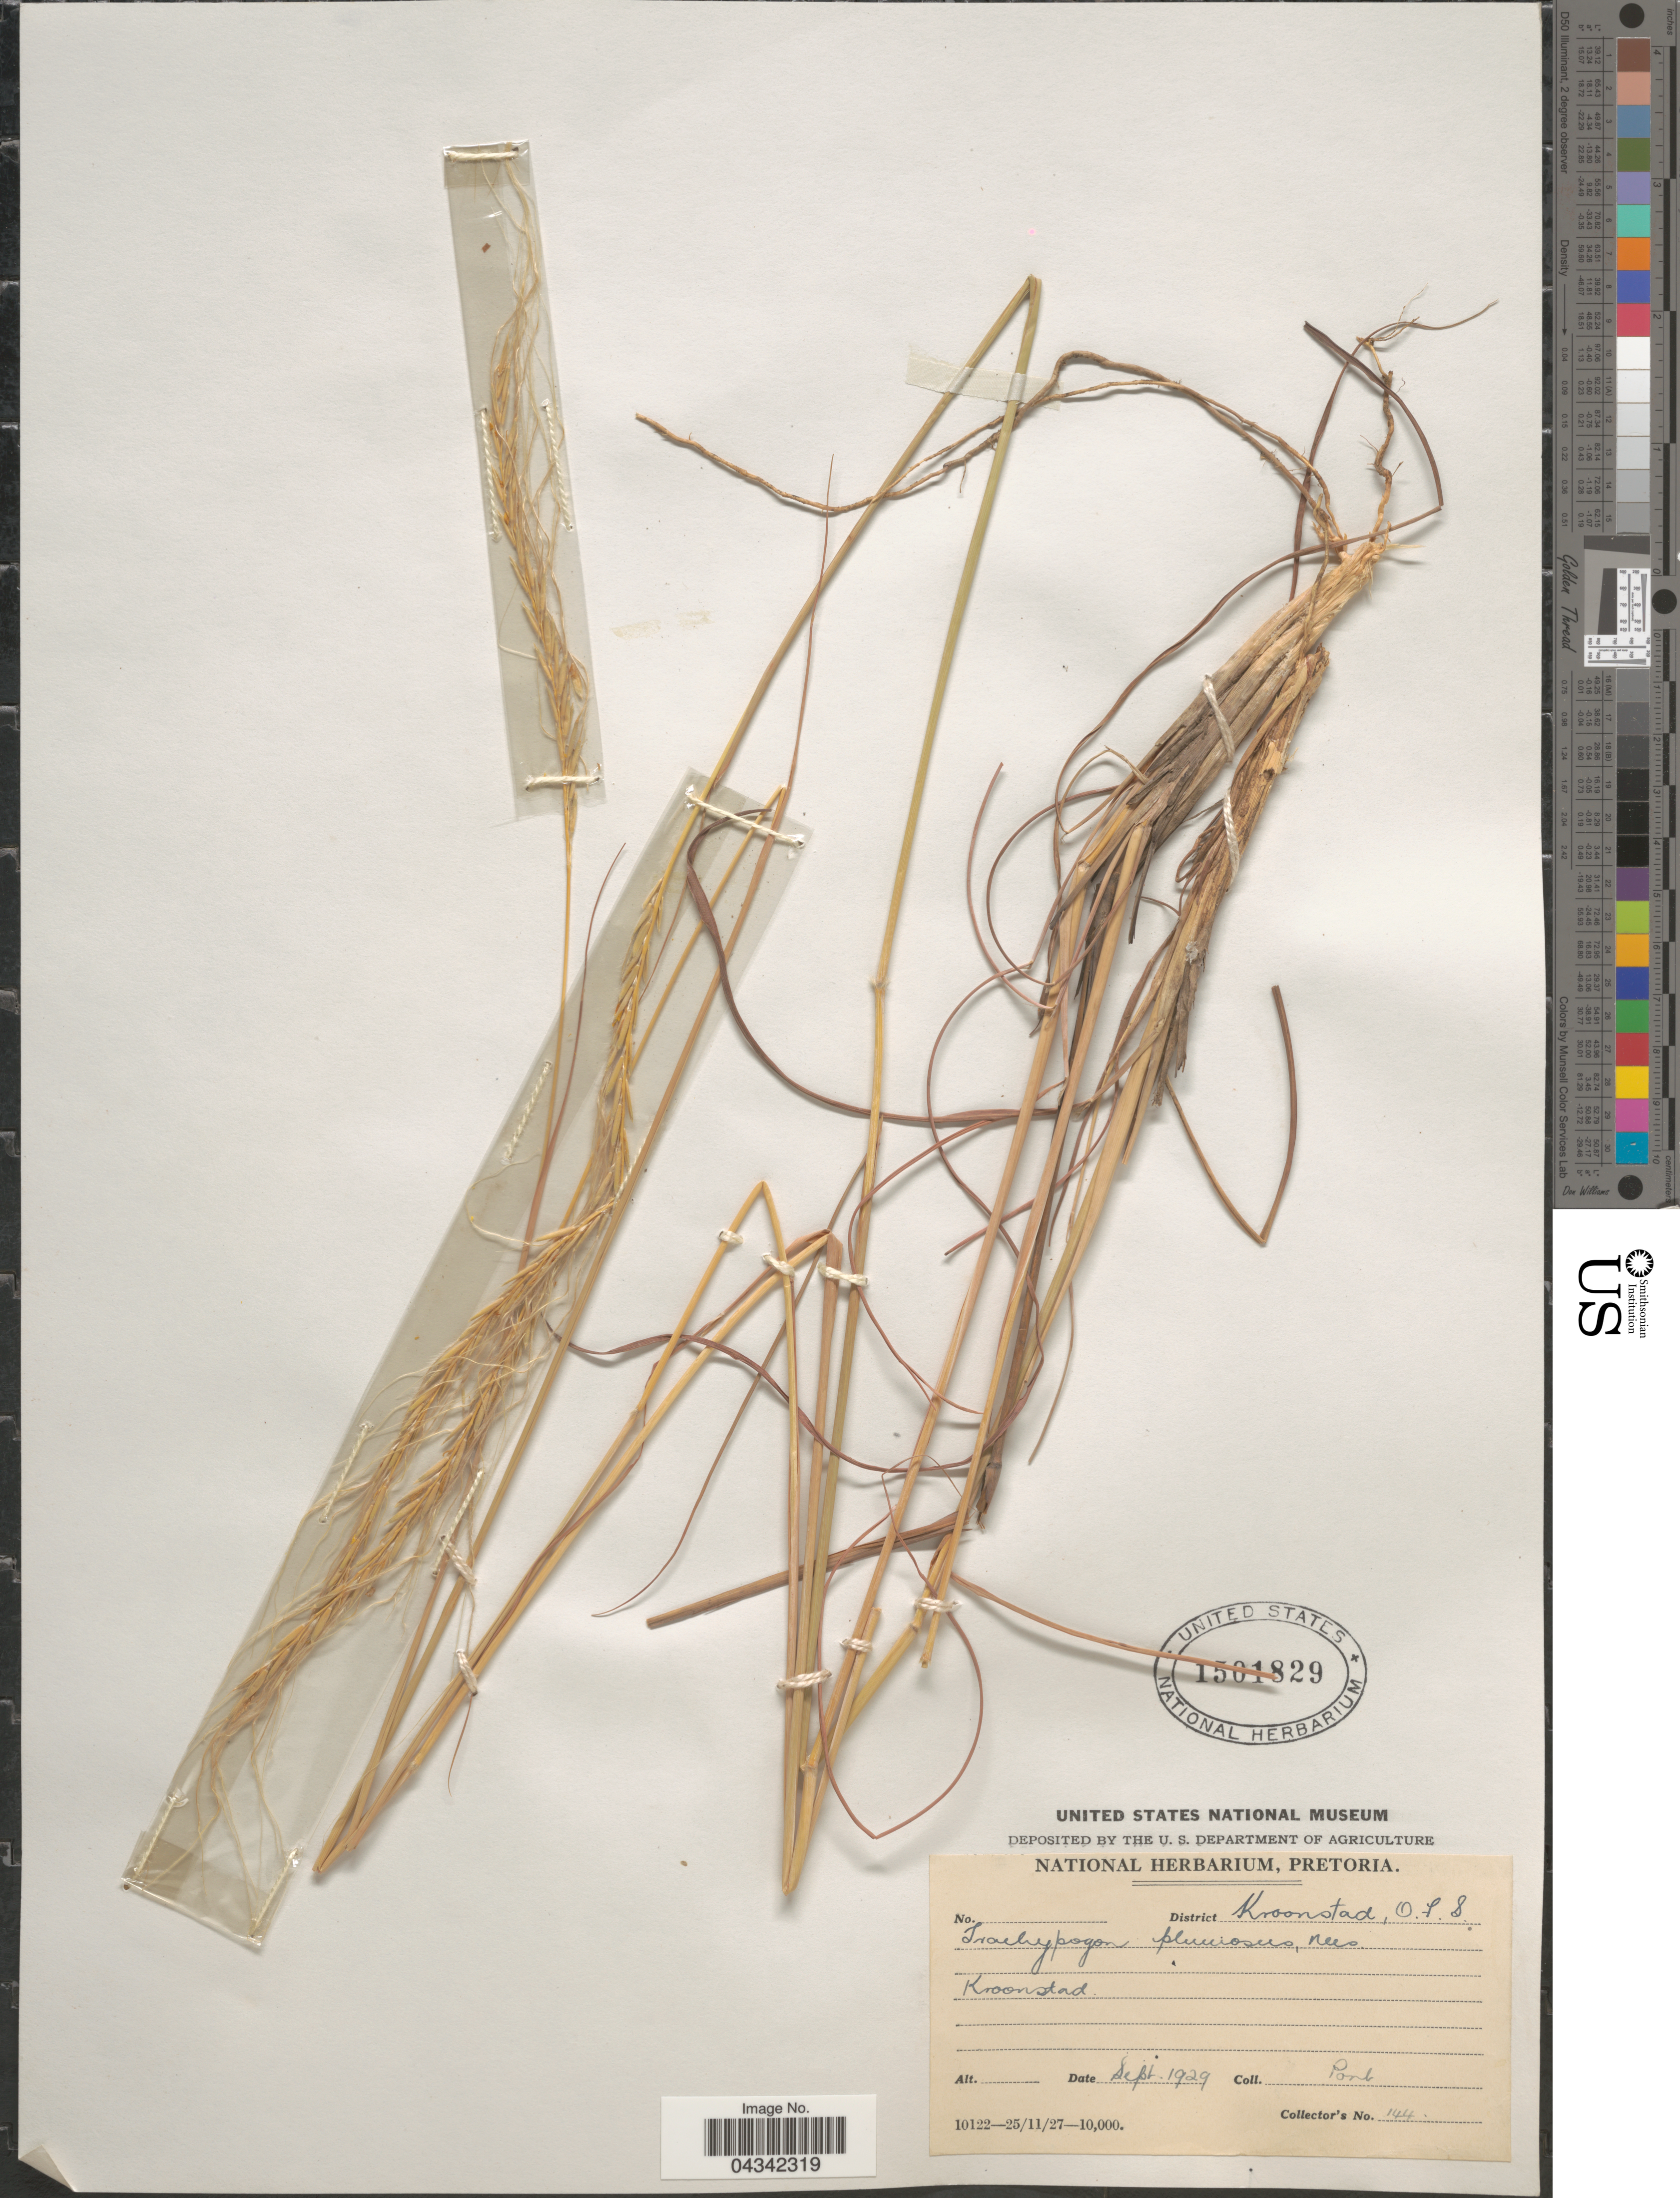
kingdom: Plantae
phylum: Tracheophyta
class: Liliopsida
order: Poales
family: Poaceae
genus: Trachypogon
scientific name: Trachypogon spicatus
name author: (L. f.) Kuntze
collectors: Port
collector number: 144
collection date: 1929-09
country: South Africa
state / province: Free State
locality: District Kroonstad, O.F.S. Kroonstad.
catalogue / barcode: US 1501829